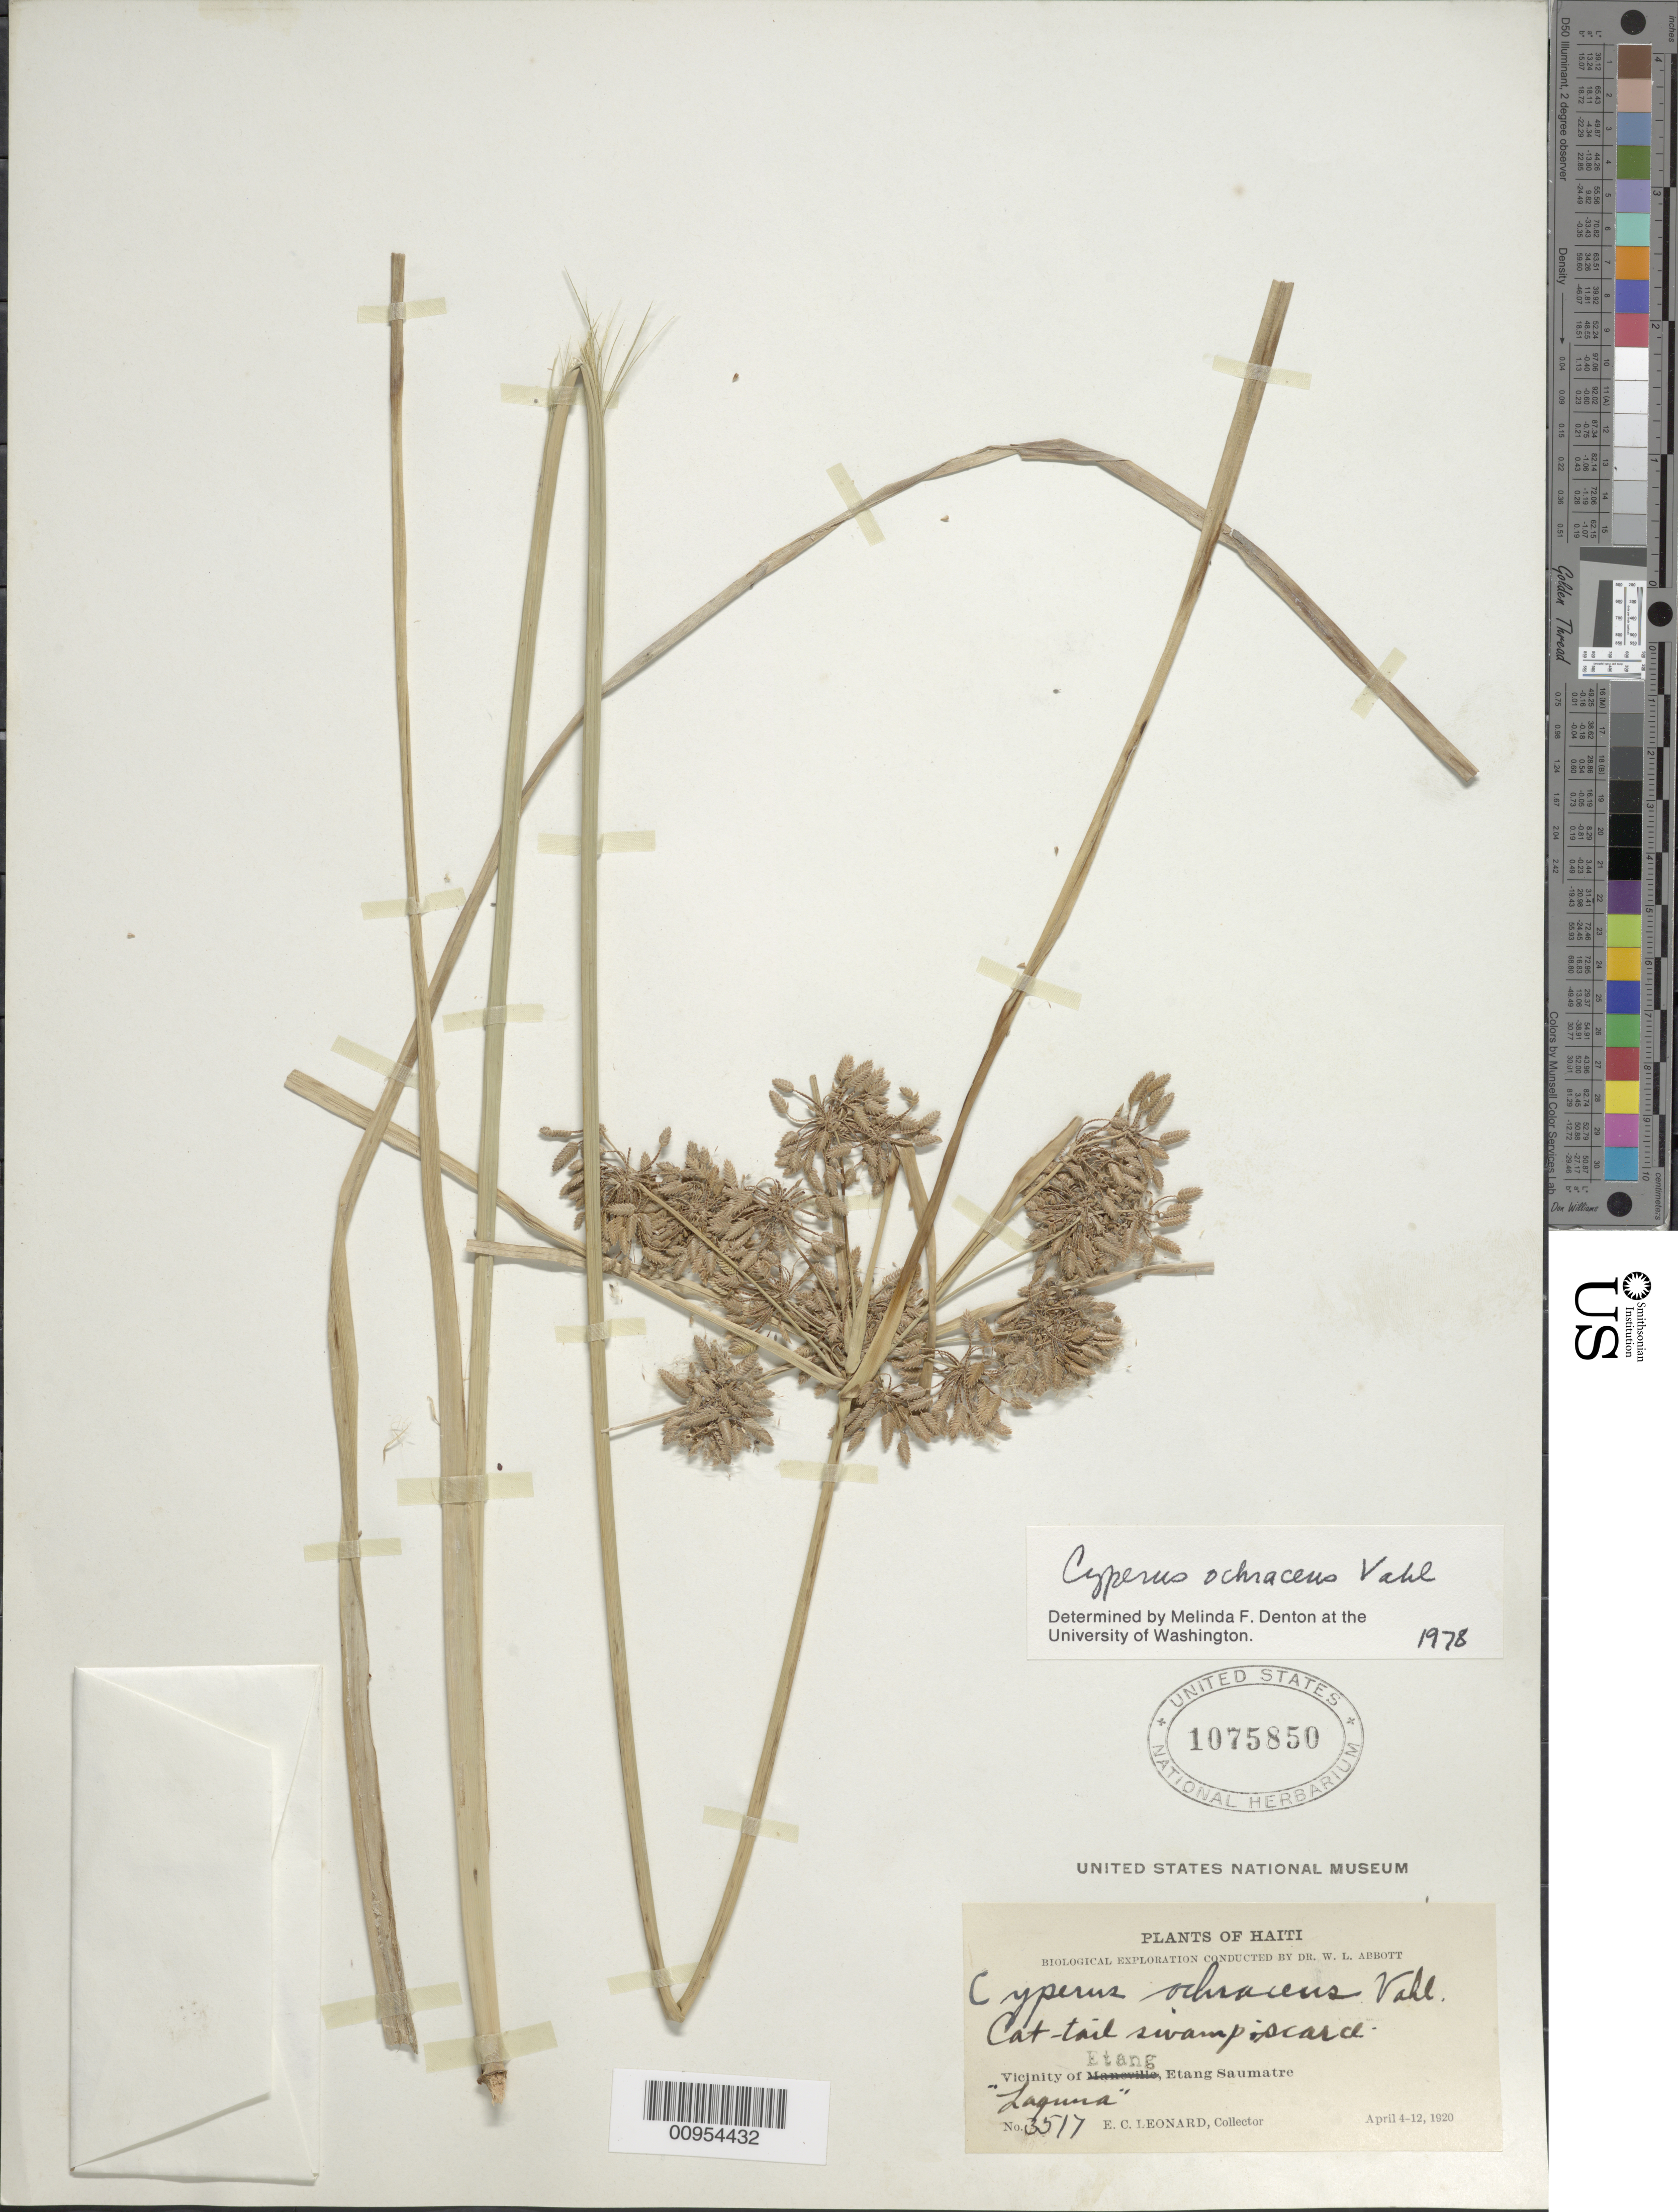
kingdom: Plantae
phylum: Tracheophyta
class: Liliopsida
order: Poales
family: Cyperaceae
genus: Cyperus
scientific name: Cyperus ochraceus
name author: Vahl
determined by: Denton, M. F.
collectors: E. C. Leonard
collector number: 3517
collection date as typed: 04 Apr 1920 to 12 Apr 1920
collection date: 1920-04-04/1920-04-12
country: Haiti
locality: Vicinity of Etang, "Laguna", Etang Saumatre, swamp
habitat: Cat-tail swamp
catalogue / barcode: US 1075850